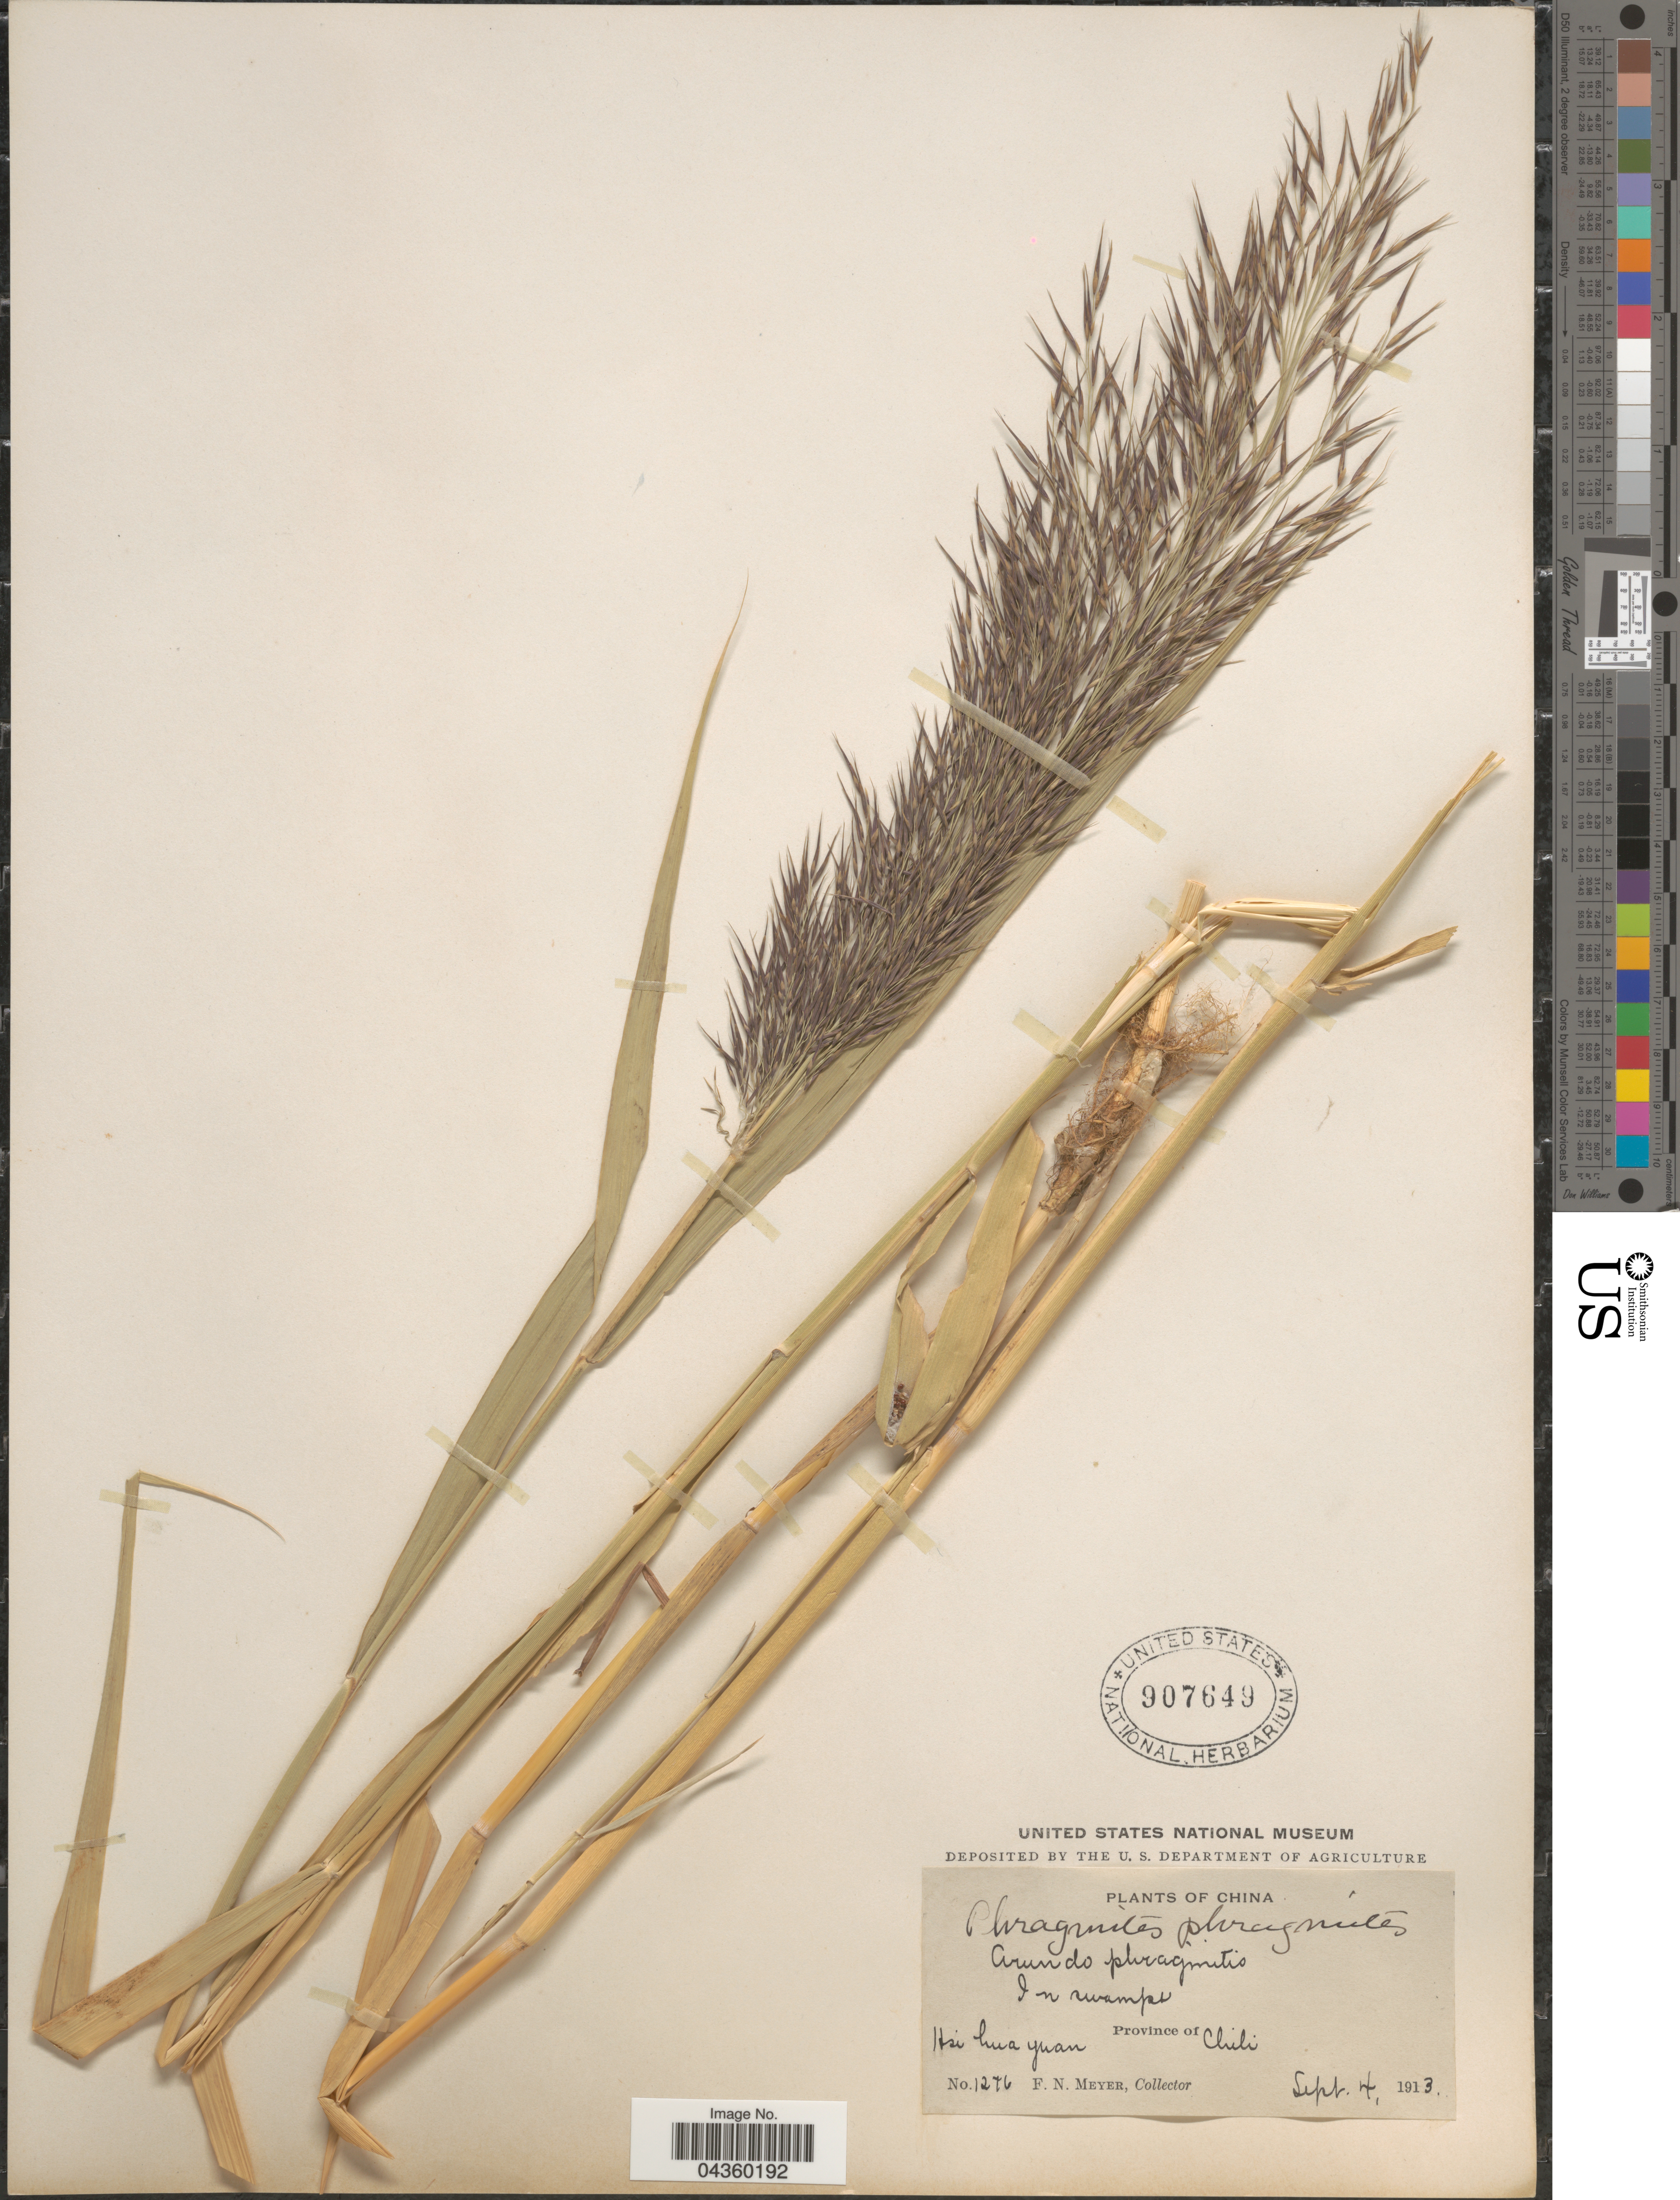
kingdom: Plantae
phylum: Tracheophyta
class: Liliopsida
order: Poales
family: Poaceae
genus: Phragmites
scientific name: Phragmites australis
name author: (Cav.) Trin. ex Steud.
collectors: F. N. Meyer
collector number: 1276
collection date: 1913-09-04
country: China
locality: Province of Chili. Hsi hua yuan.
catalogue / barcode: US 907649